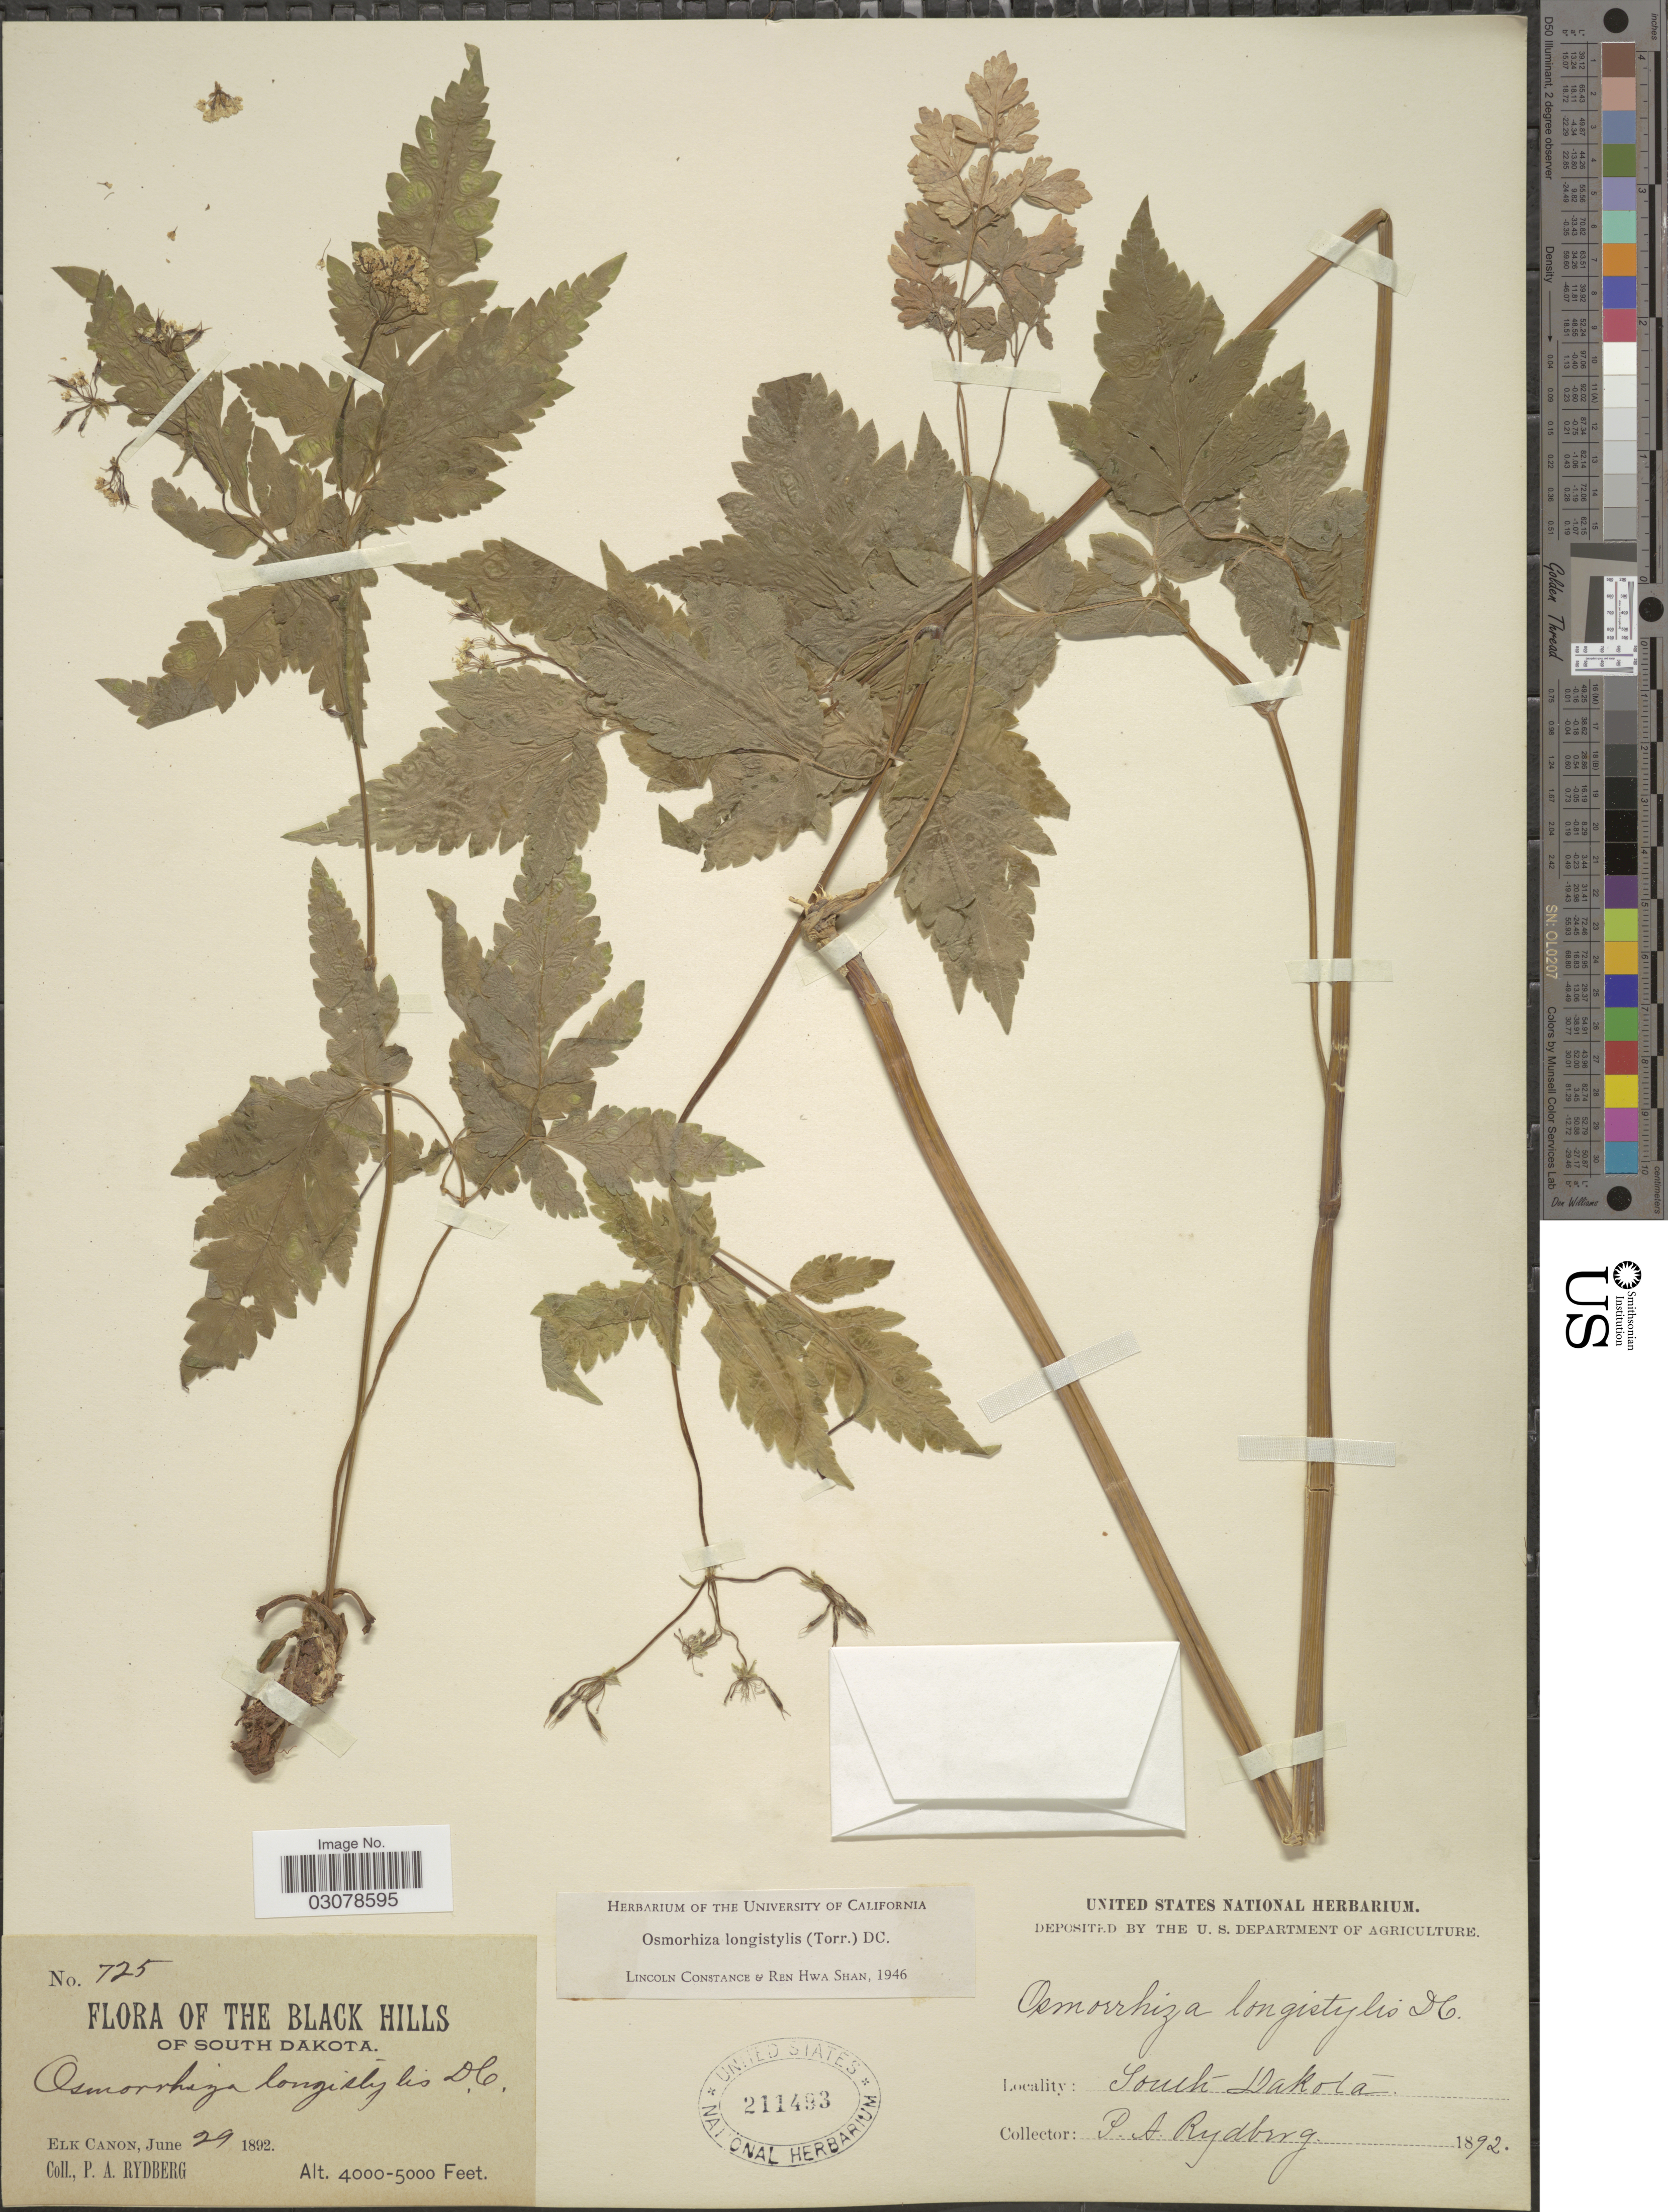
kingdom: Plantae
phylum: Tracheophyta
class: Magnoliopsida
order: Apiales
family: Apiaceae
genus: Osmorhiza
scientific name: Osmorhiza longistylis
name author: (Torr.) DC.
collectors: P. A. Rydberg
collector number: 725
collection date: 1892-06-29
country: United States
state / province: South Dakota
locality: Black Hills of South Dakota. Elk Canon.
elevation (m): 1219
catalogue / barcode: US 211493